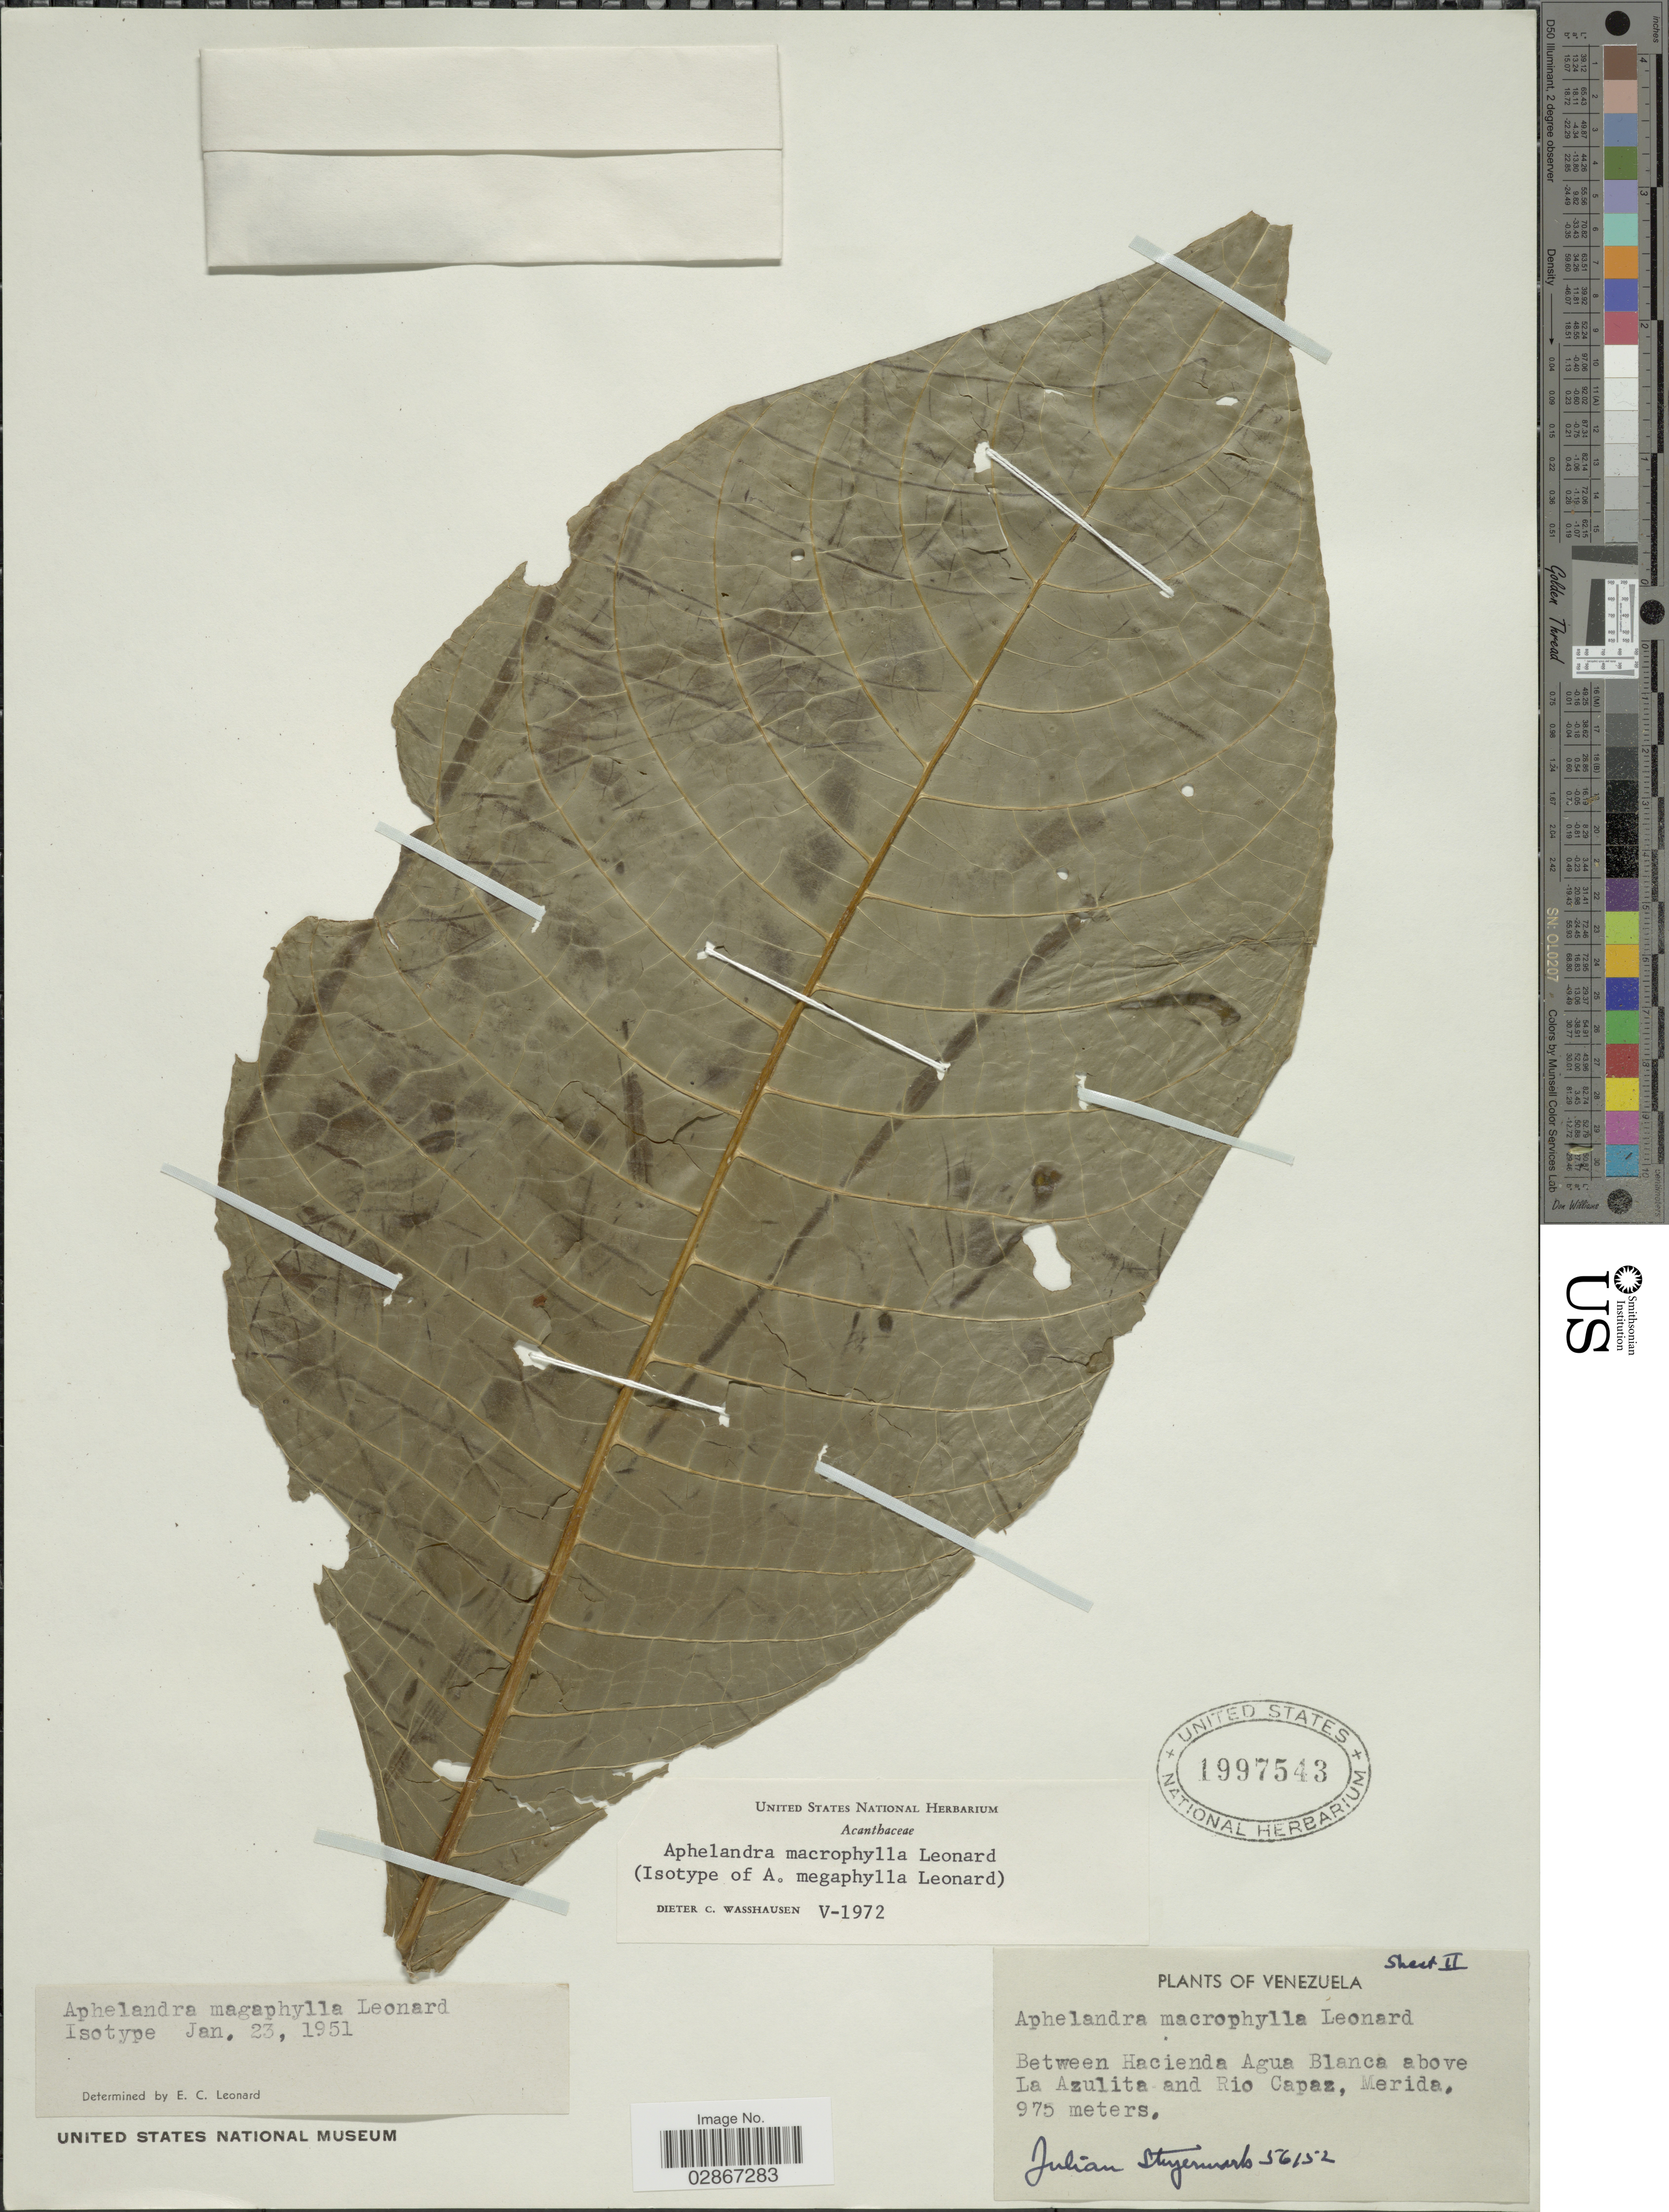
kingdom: Plantae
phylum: Tracheophyta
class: Magnoliopsida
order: Lamiales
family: Acanthaceae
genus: Aphelandra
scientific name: Aphelandra macrophylla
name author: Leonard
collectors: J. Steyermark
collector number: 56152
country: Venezuela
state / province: Mérida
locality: Between Hacienda Agua Blanca above La Azulita and Rio Capaz.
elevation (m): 975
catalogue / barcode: US 1997543